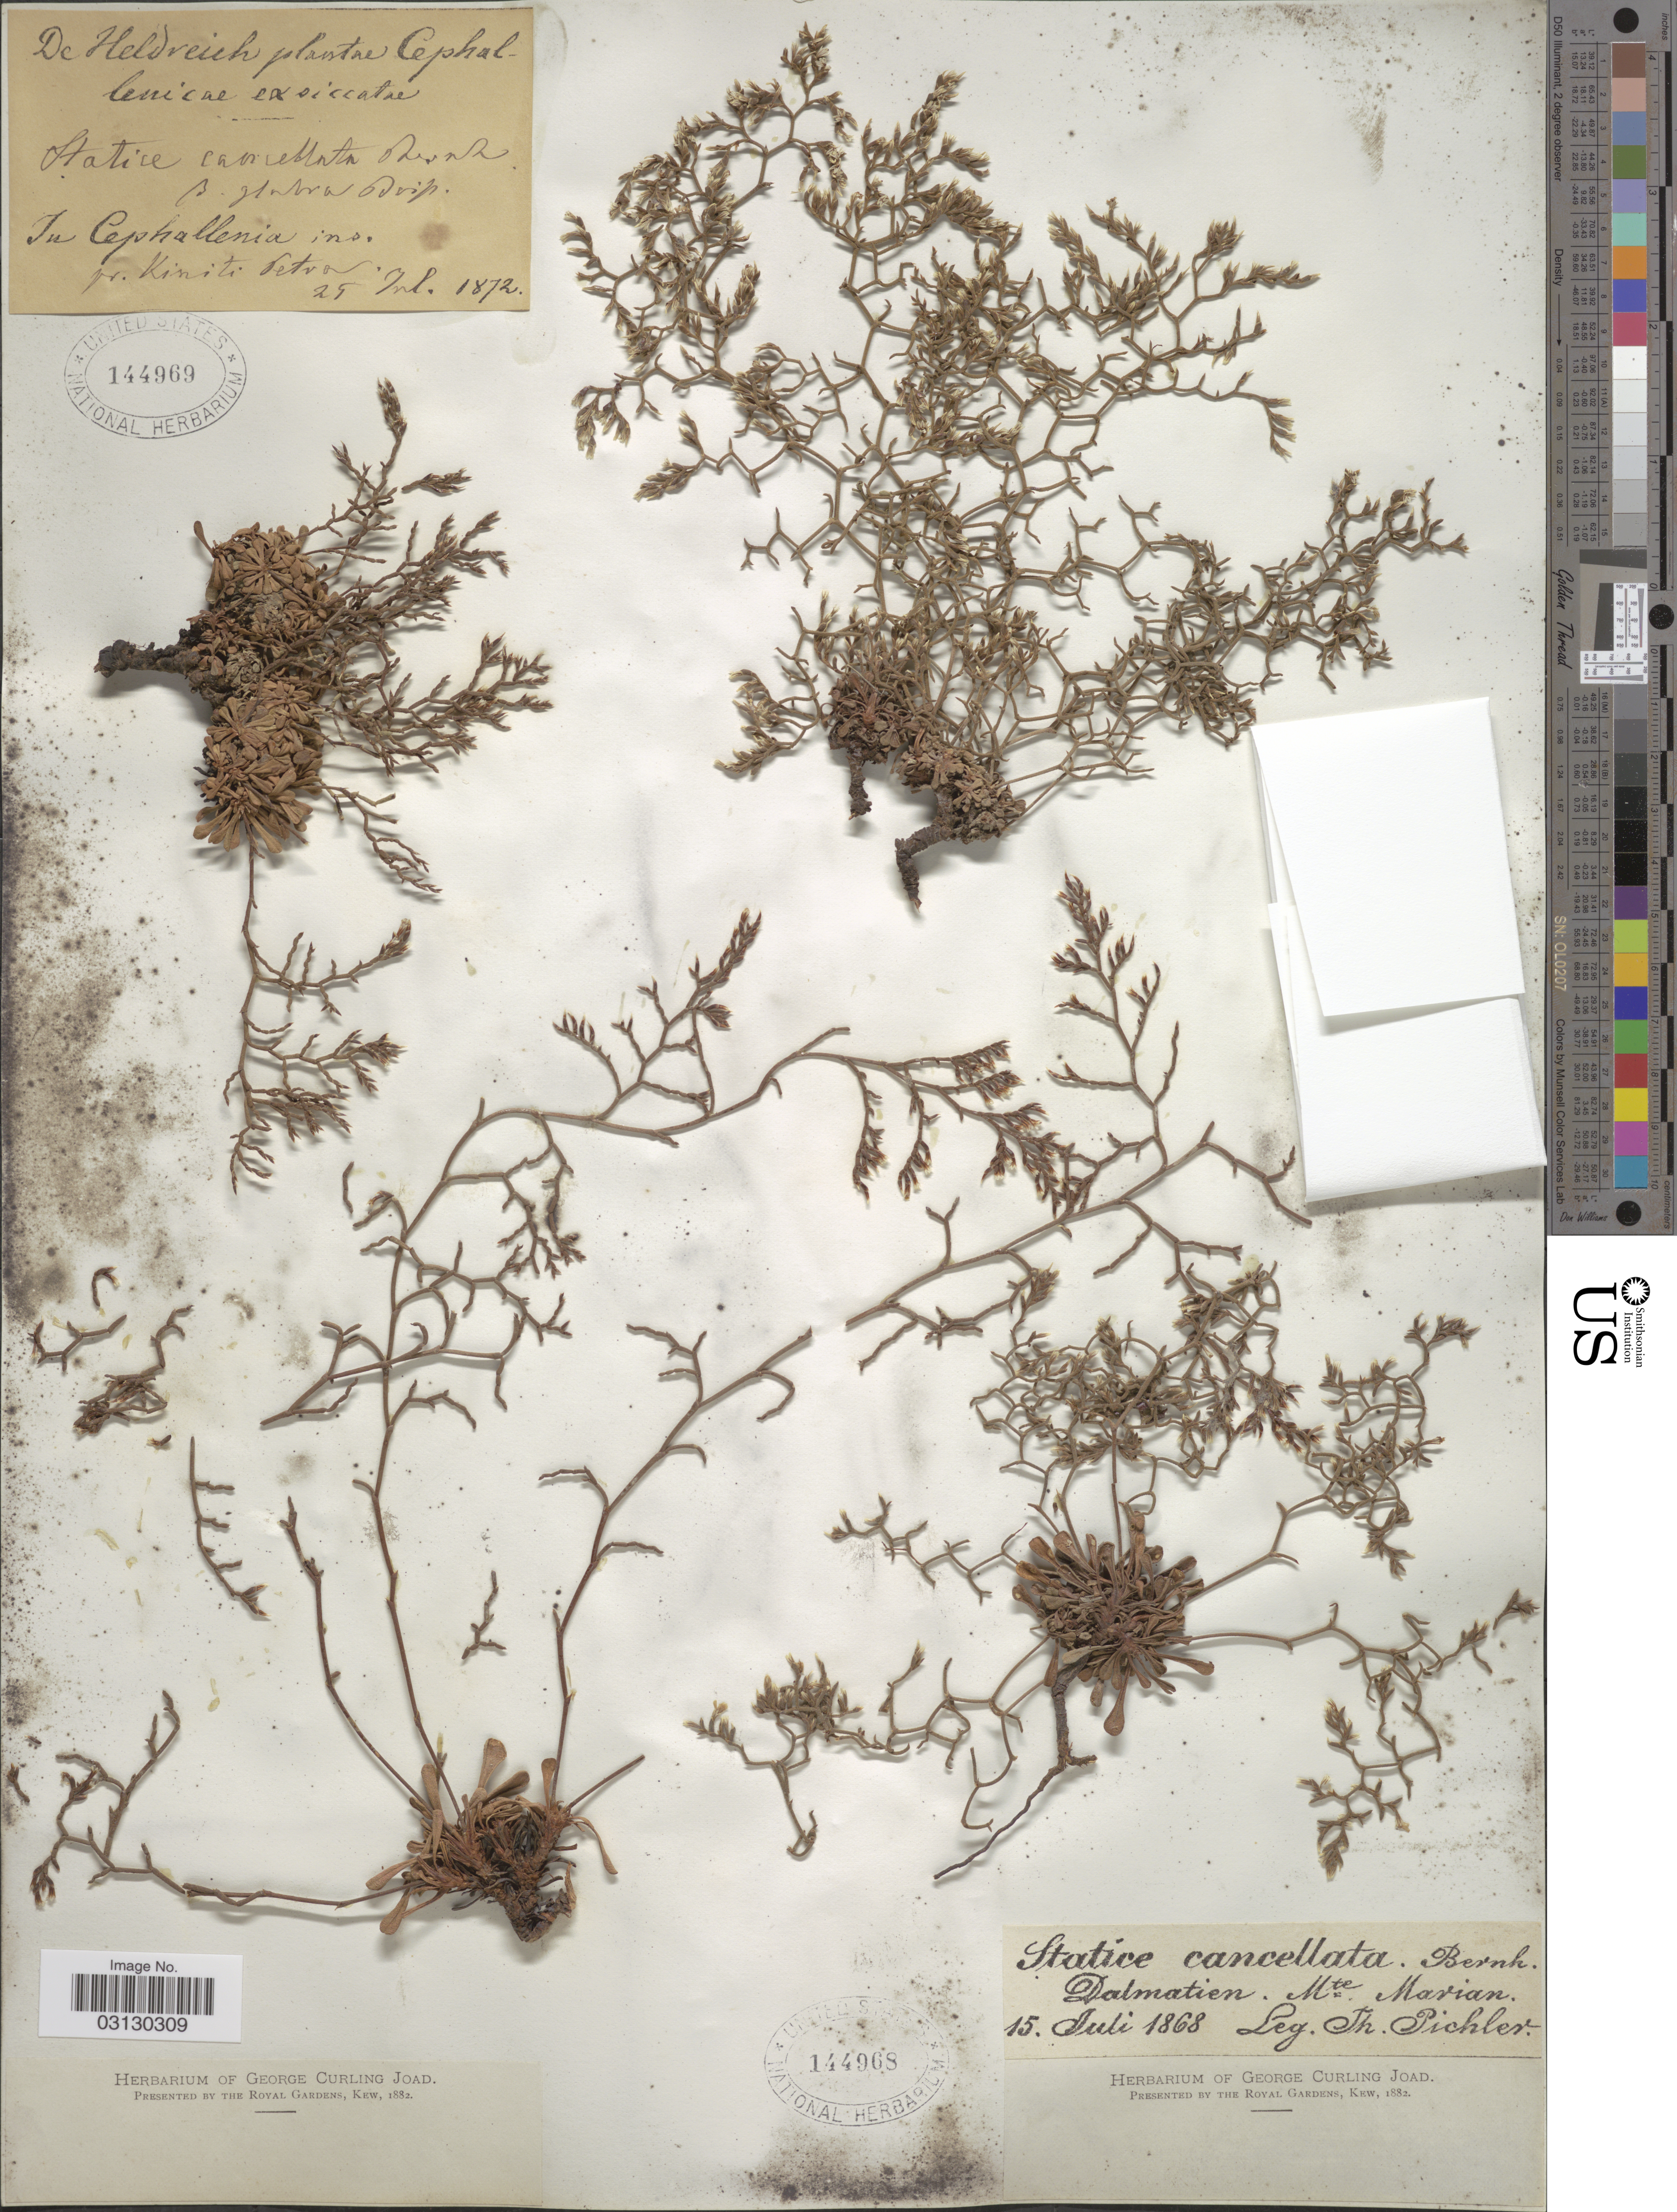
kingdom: Plantae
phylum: Tracheophyta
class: Magnoliopsida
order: Caryophyllales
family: Plumbaginaceae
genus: Limonium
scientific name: Limonium cancellatum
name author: (Bernh. ex Bertol.) Kuntze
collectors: -. De Heldreich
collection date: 1872-07-25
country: Greece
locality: In Cephallenia ins. pr. Kiniti Petra.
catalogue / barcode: US 144969-2